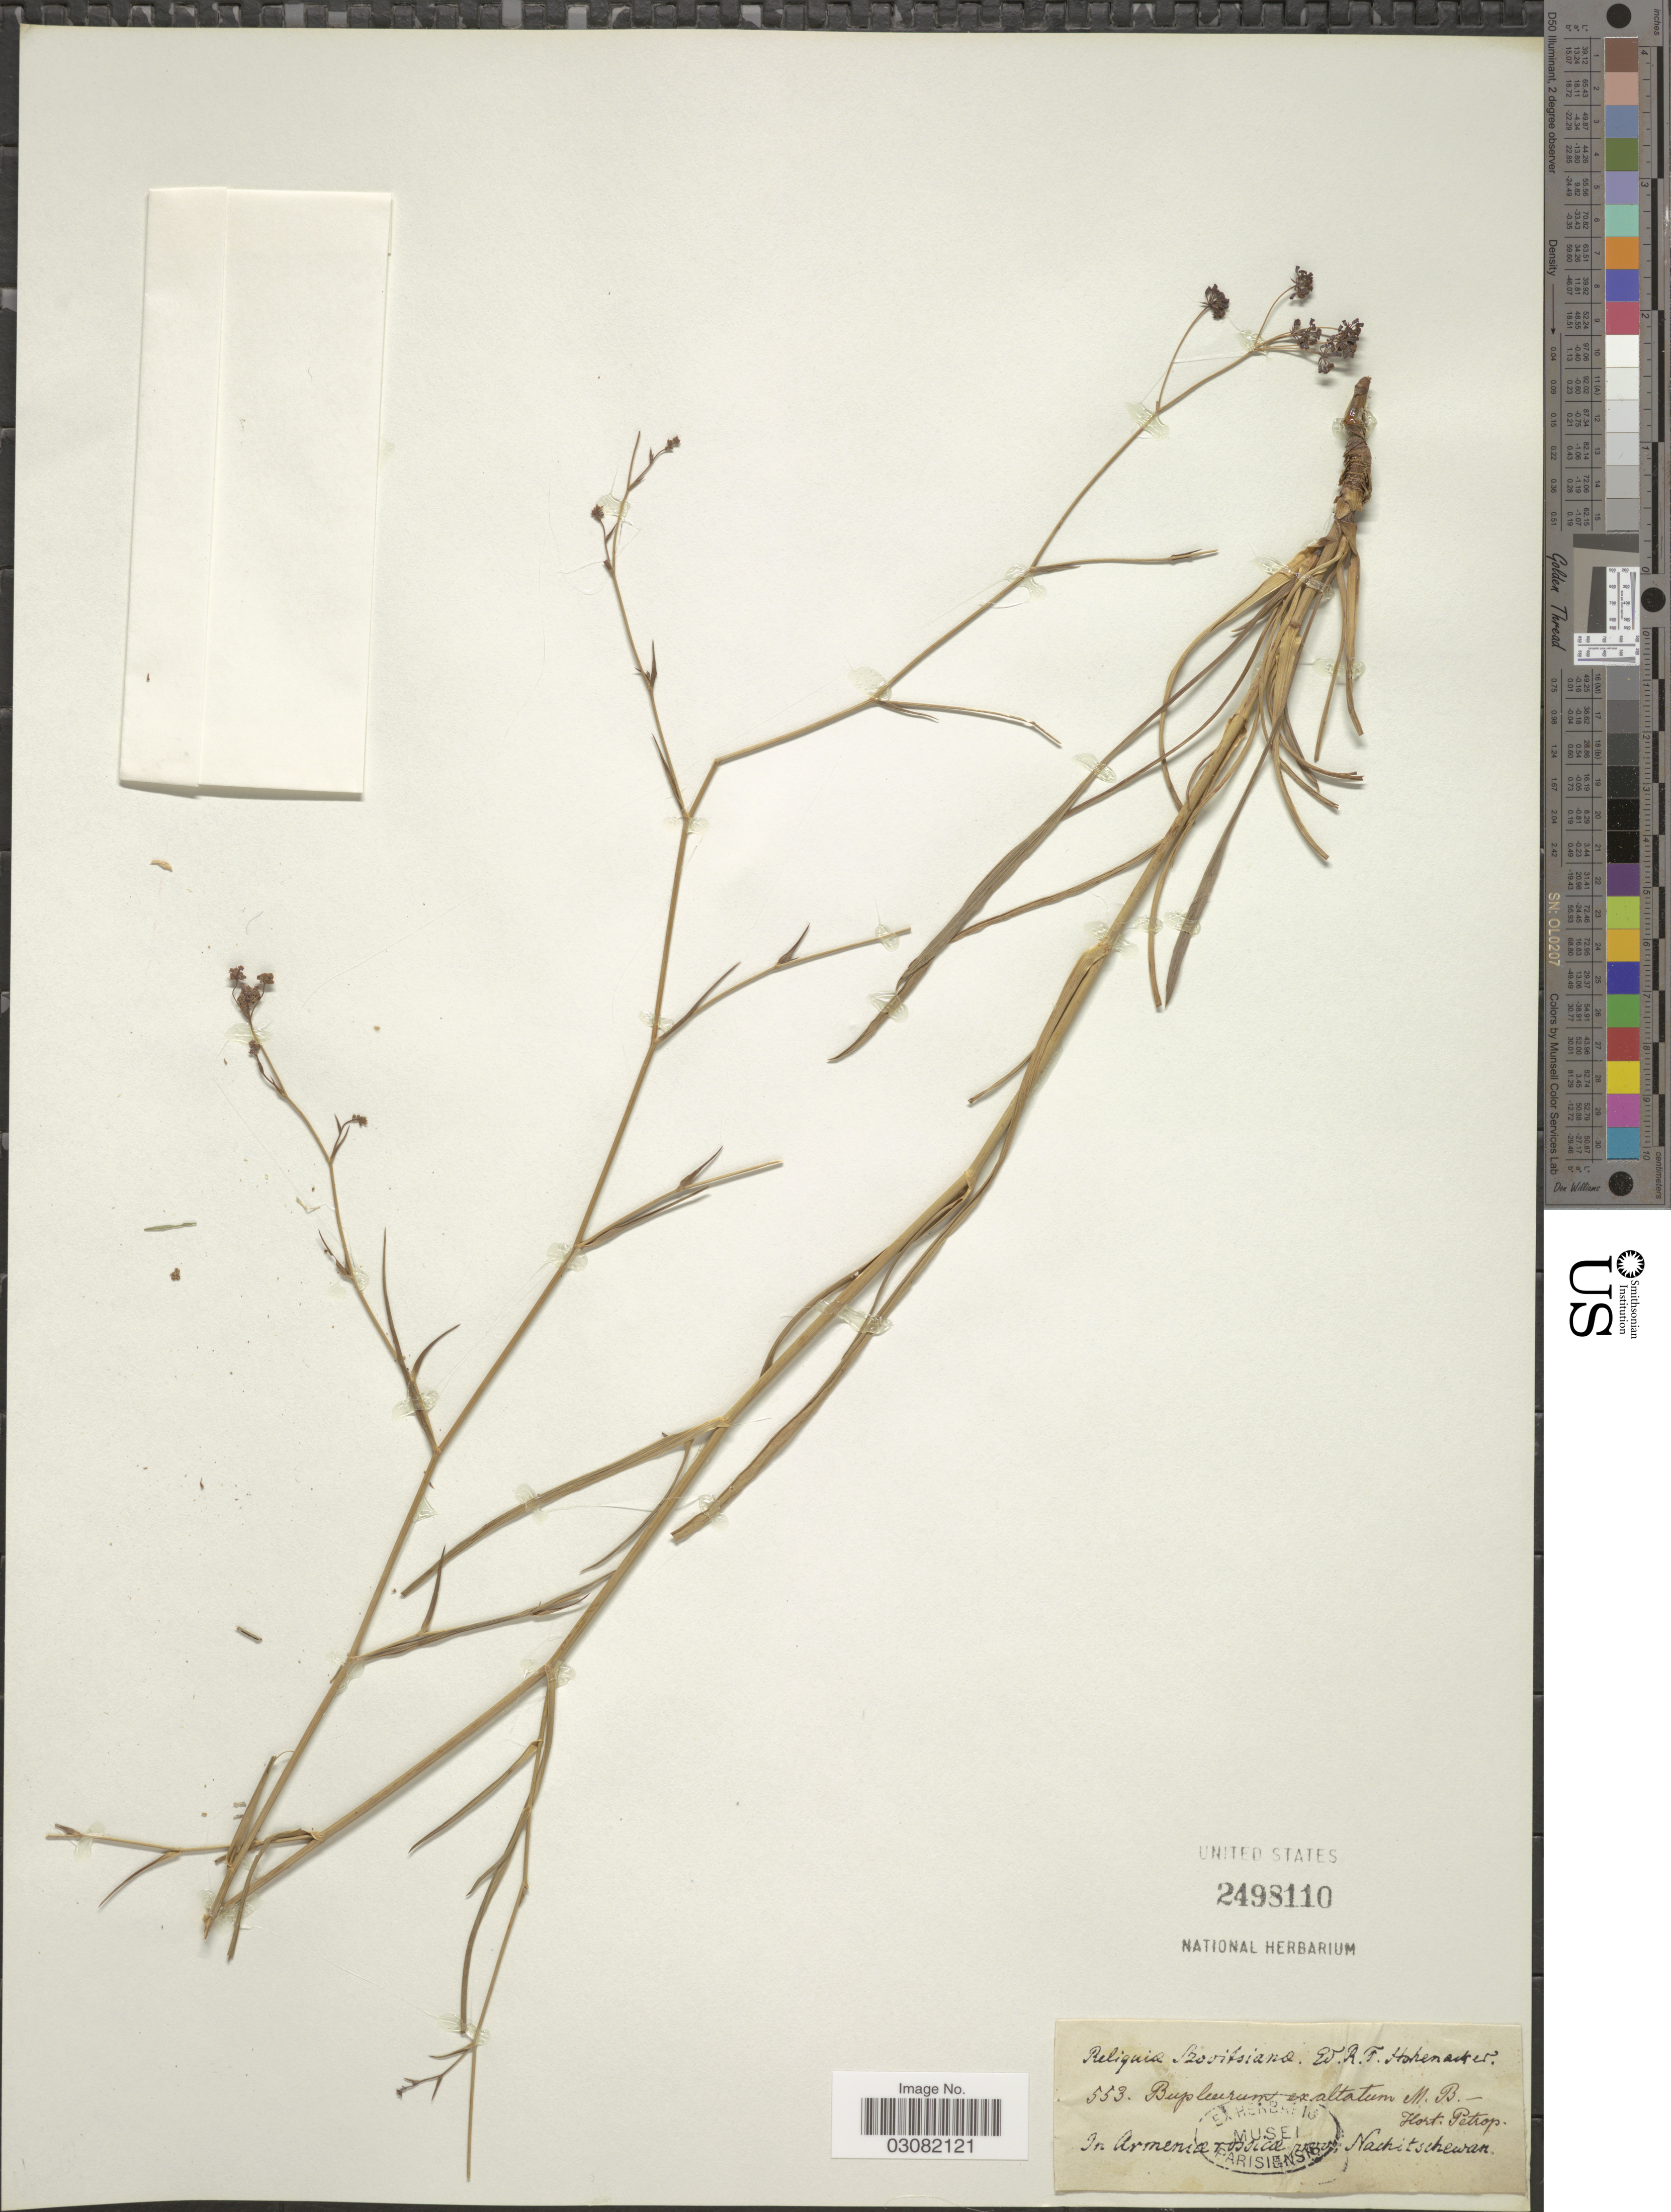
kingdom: Plantae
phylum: Tracheophyta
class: Magnoliopsida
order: Apiales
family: Apiaceae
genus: Bupleurum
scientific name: Bupleurum exaltatum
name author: M. Bieb.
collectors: R. F. Hohenacker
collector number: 553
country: Azerbaijan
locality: In Armenia rossicæ prov, Nachitschewan.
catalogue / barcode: US 2498110